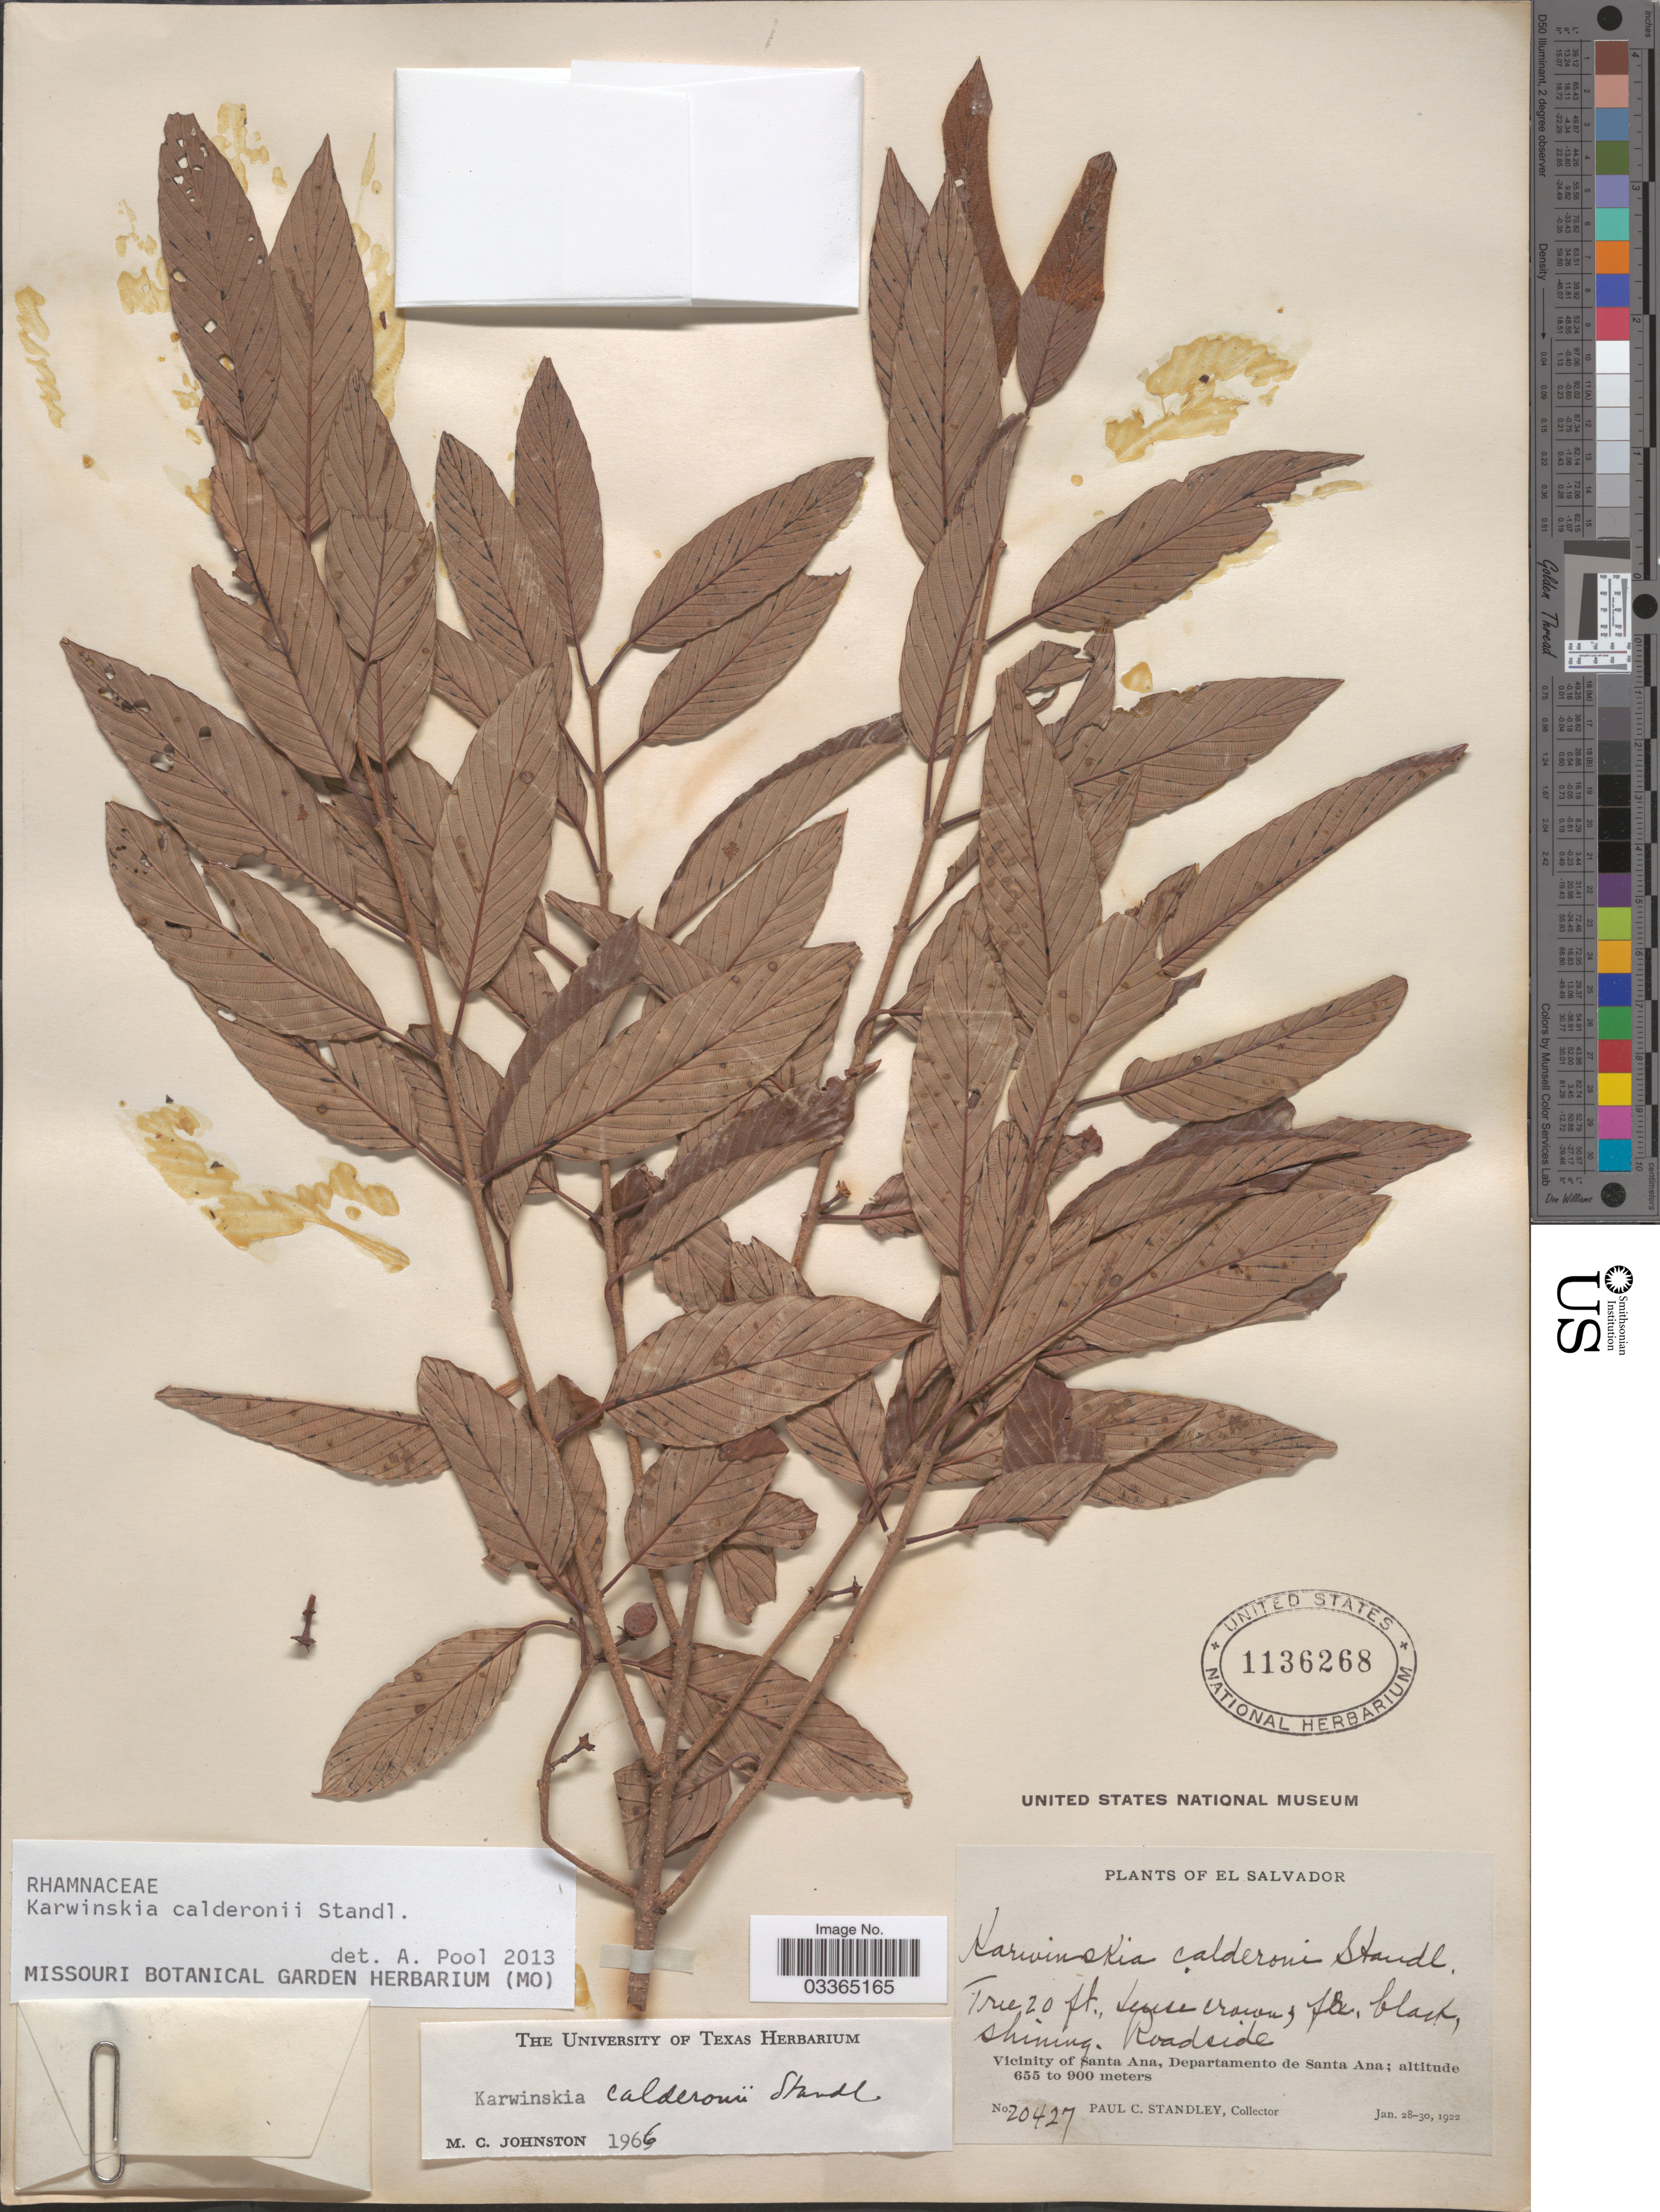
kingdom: Plantae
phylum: Tracheophyta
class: Magnoliopsida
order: Rosales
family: Rhamnaceae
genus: Karwinskia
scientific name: Karwinskia calderonii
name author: Standl.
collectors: P. C. Standley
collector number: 20427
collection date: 1922-01-28/1922-01-30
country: El Salvador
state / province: Santa Ana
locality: Vicinity of Santa Ana, Departamento de Santa Ana.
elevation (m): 655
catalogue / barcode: US 1136268